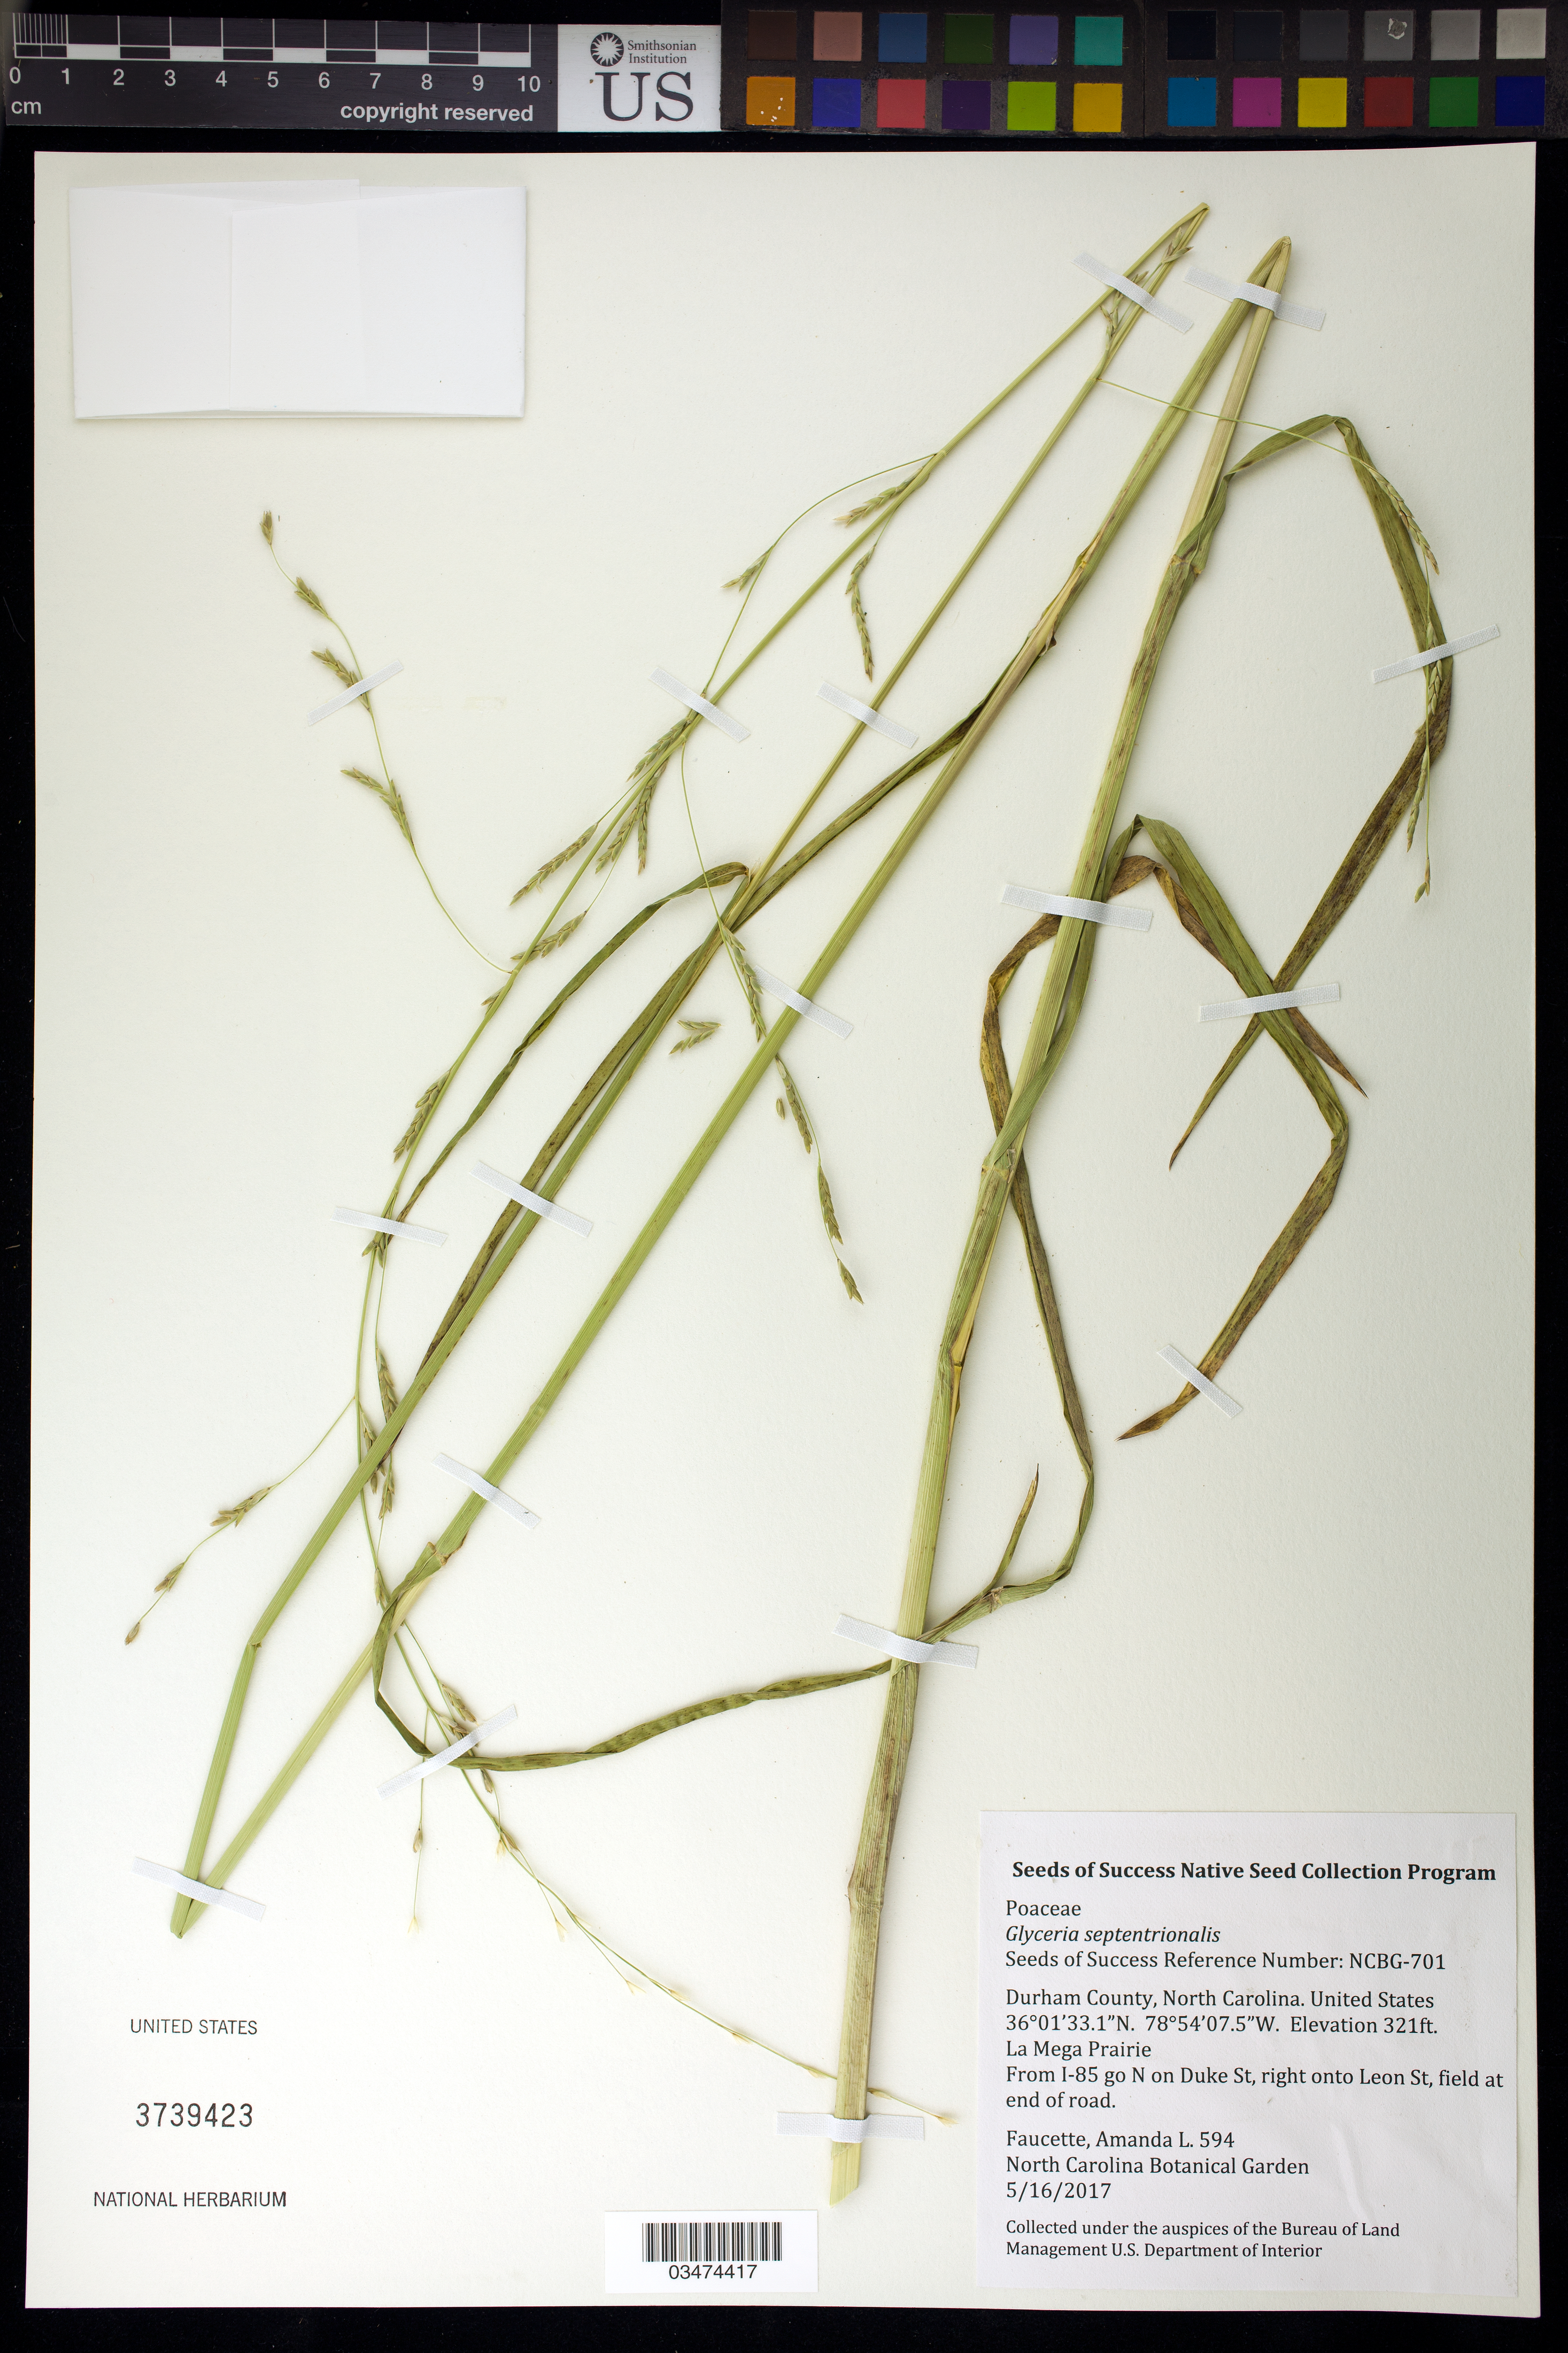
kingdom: Plantae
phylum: Tracheophyta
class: Liliopsida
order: Poales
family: Poaceae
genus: Glyceria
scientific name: Glyceria septentrionalis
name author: Hitchc.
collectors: A. Faucette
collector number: NCBG-701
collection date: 2017-05-16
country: United States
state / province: North Carolina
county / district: Durham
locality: La Mega Prairie, From I-85 go N on Duke St, right onto Leon St, field at end of road.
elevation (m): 98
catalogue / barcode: US 3739423